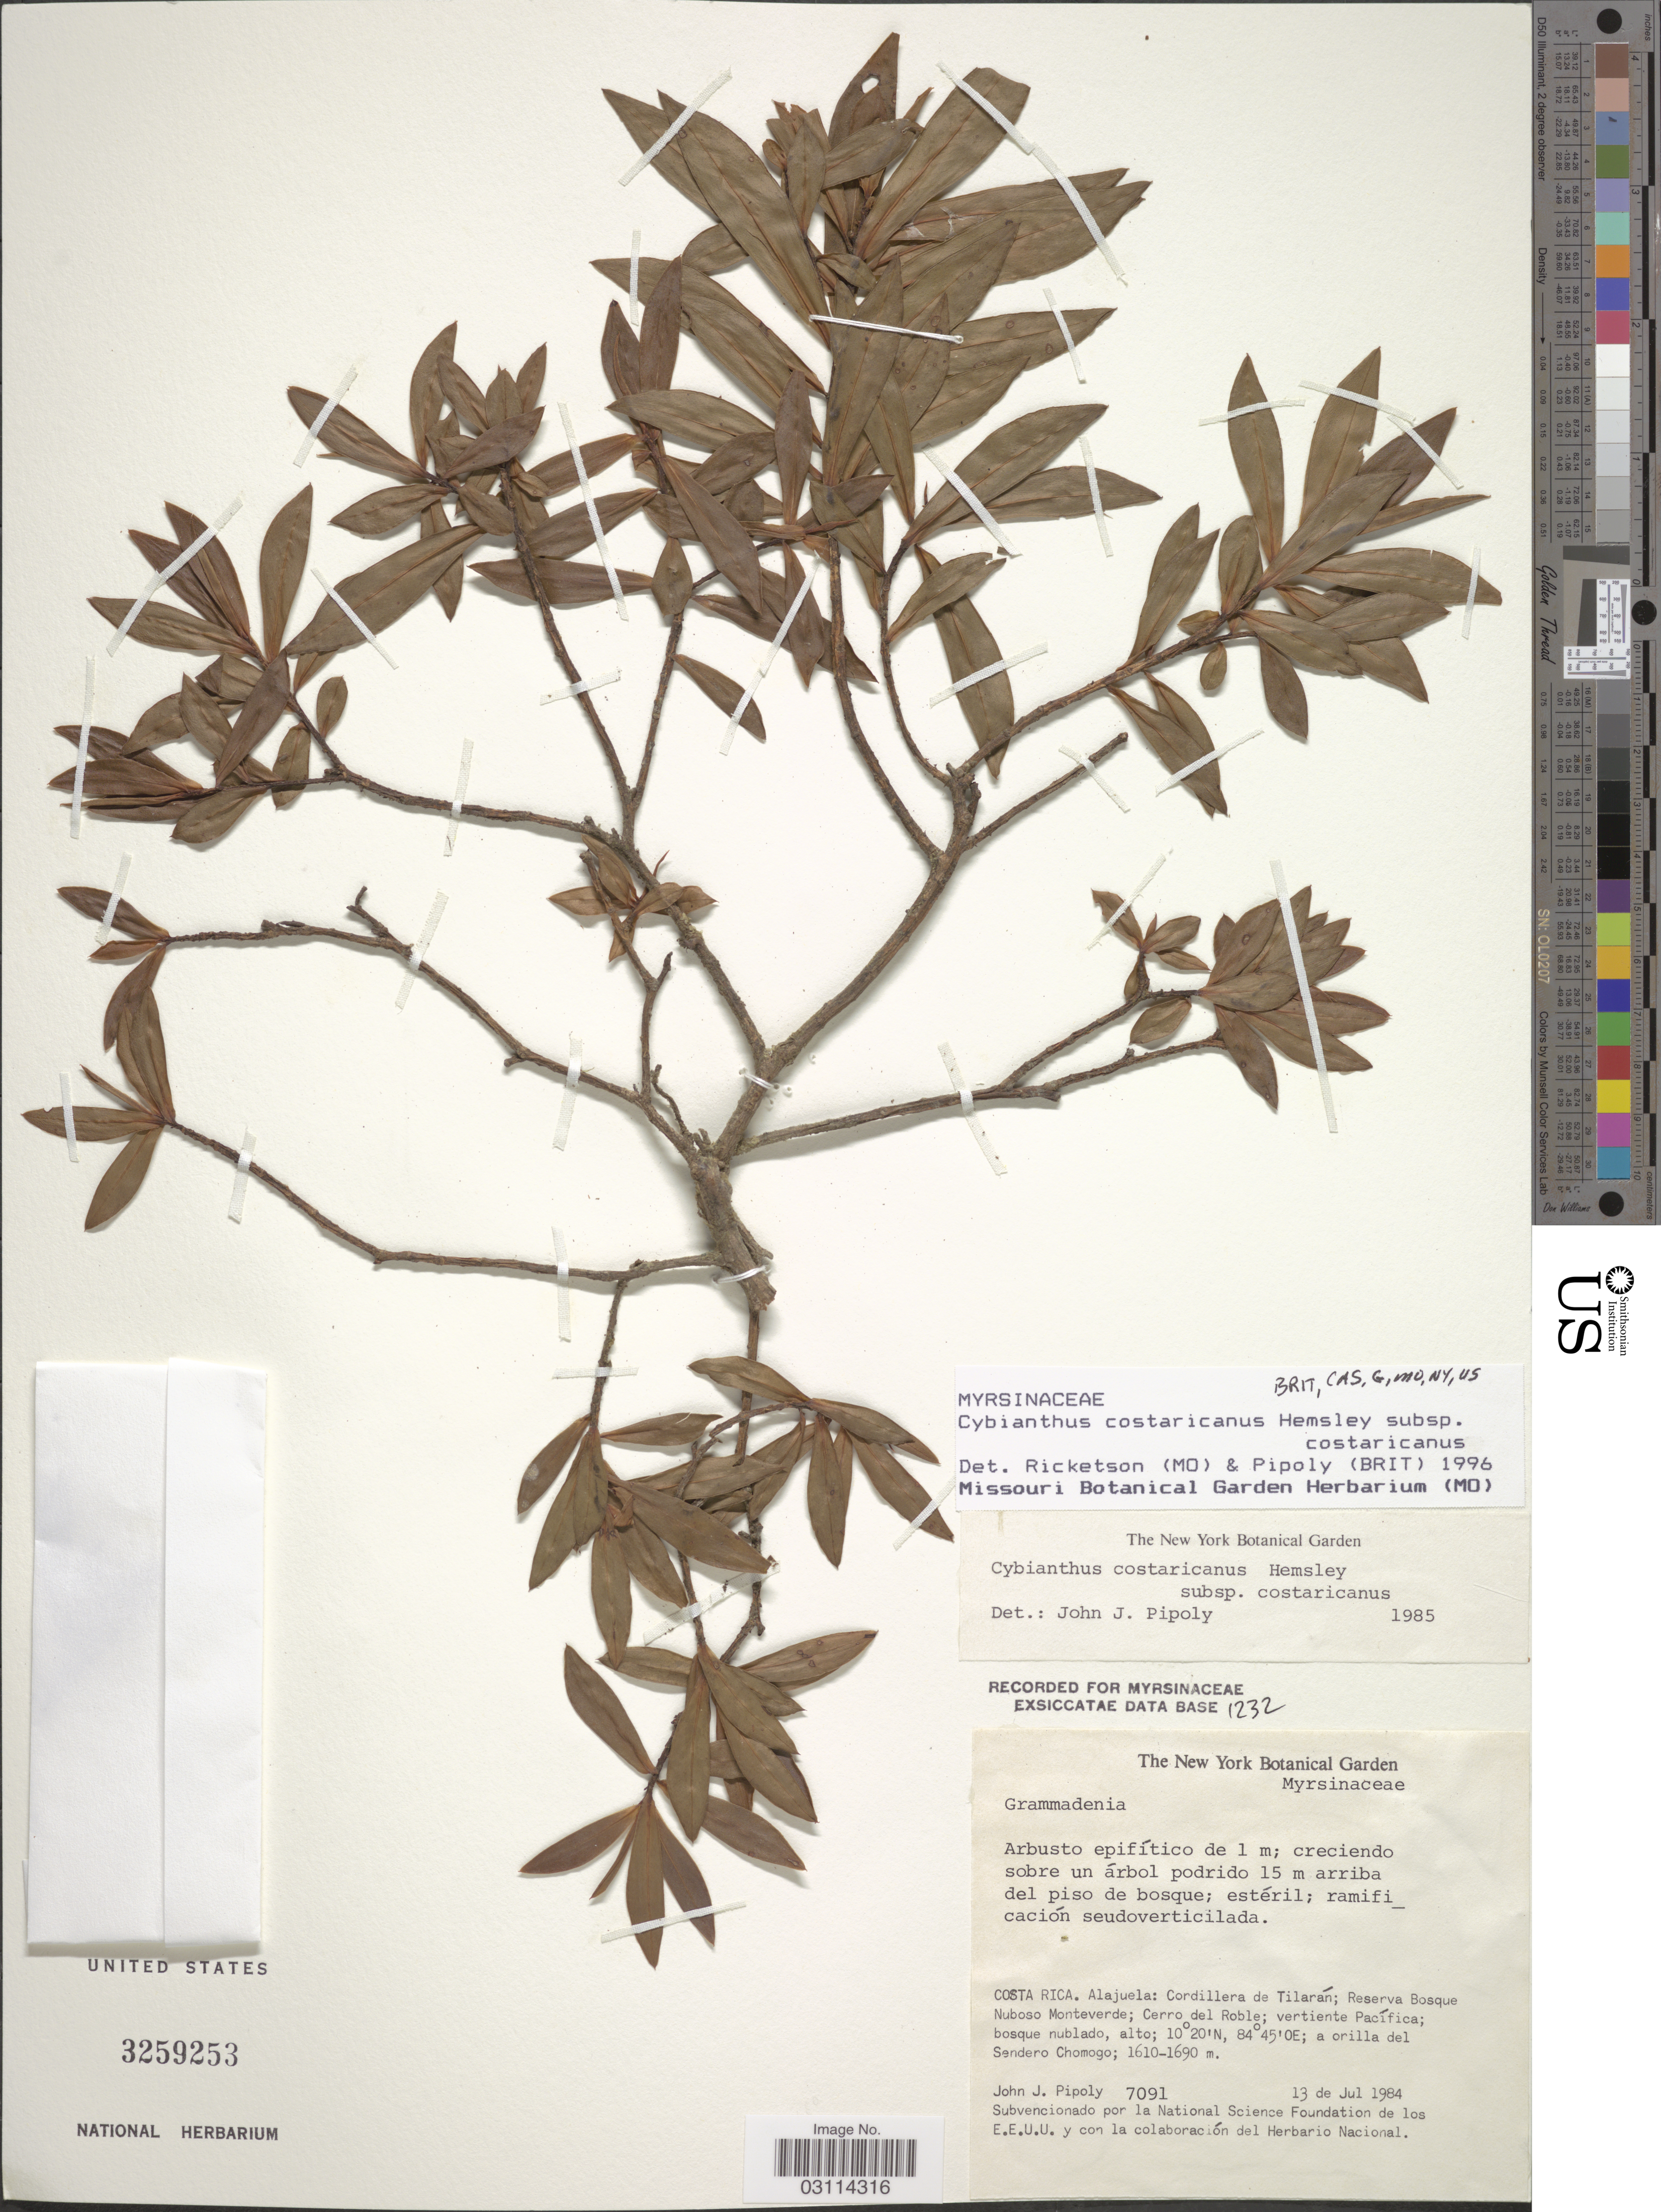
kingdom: Plantae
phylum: Tracheophyta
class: Magnoliopsida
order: Ericales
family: Primulaceae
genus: Cybianthus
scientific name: Cybianthus costaricanus subsp. costaricanus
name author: Hemsl.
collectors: J. J. Pipoly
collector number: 7091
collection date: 1984-07-13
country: Costa Rica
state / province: Alajuela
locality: Cordillera de Tilarán; Reserva Bosque Nuboso Monteverde; Cerro del Roble; vertiente Pacífica; bosque nublado; a orilla del Sendero Chomogo.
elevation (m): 1610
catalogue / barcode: US 3259253